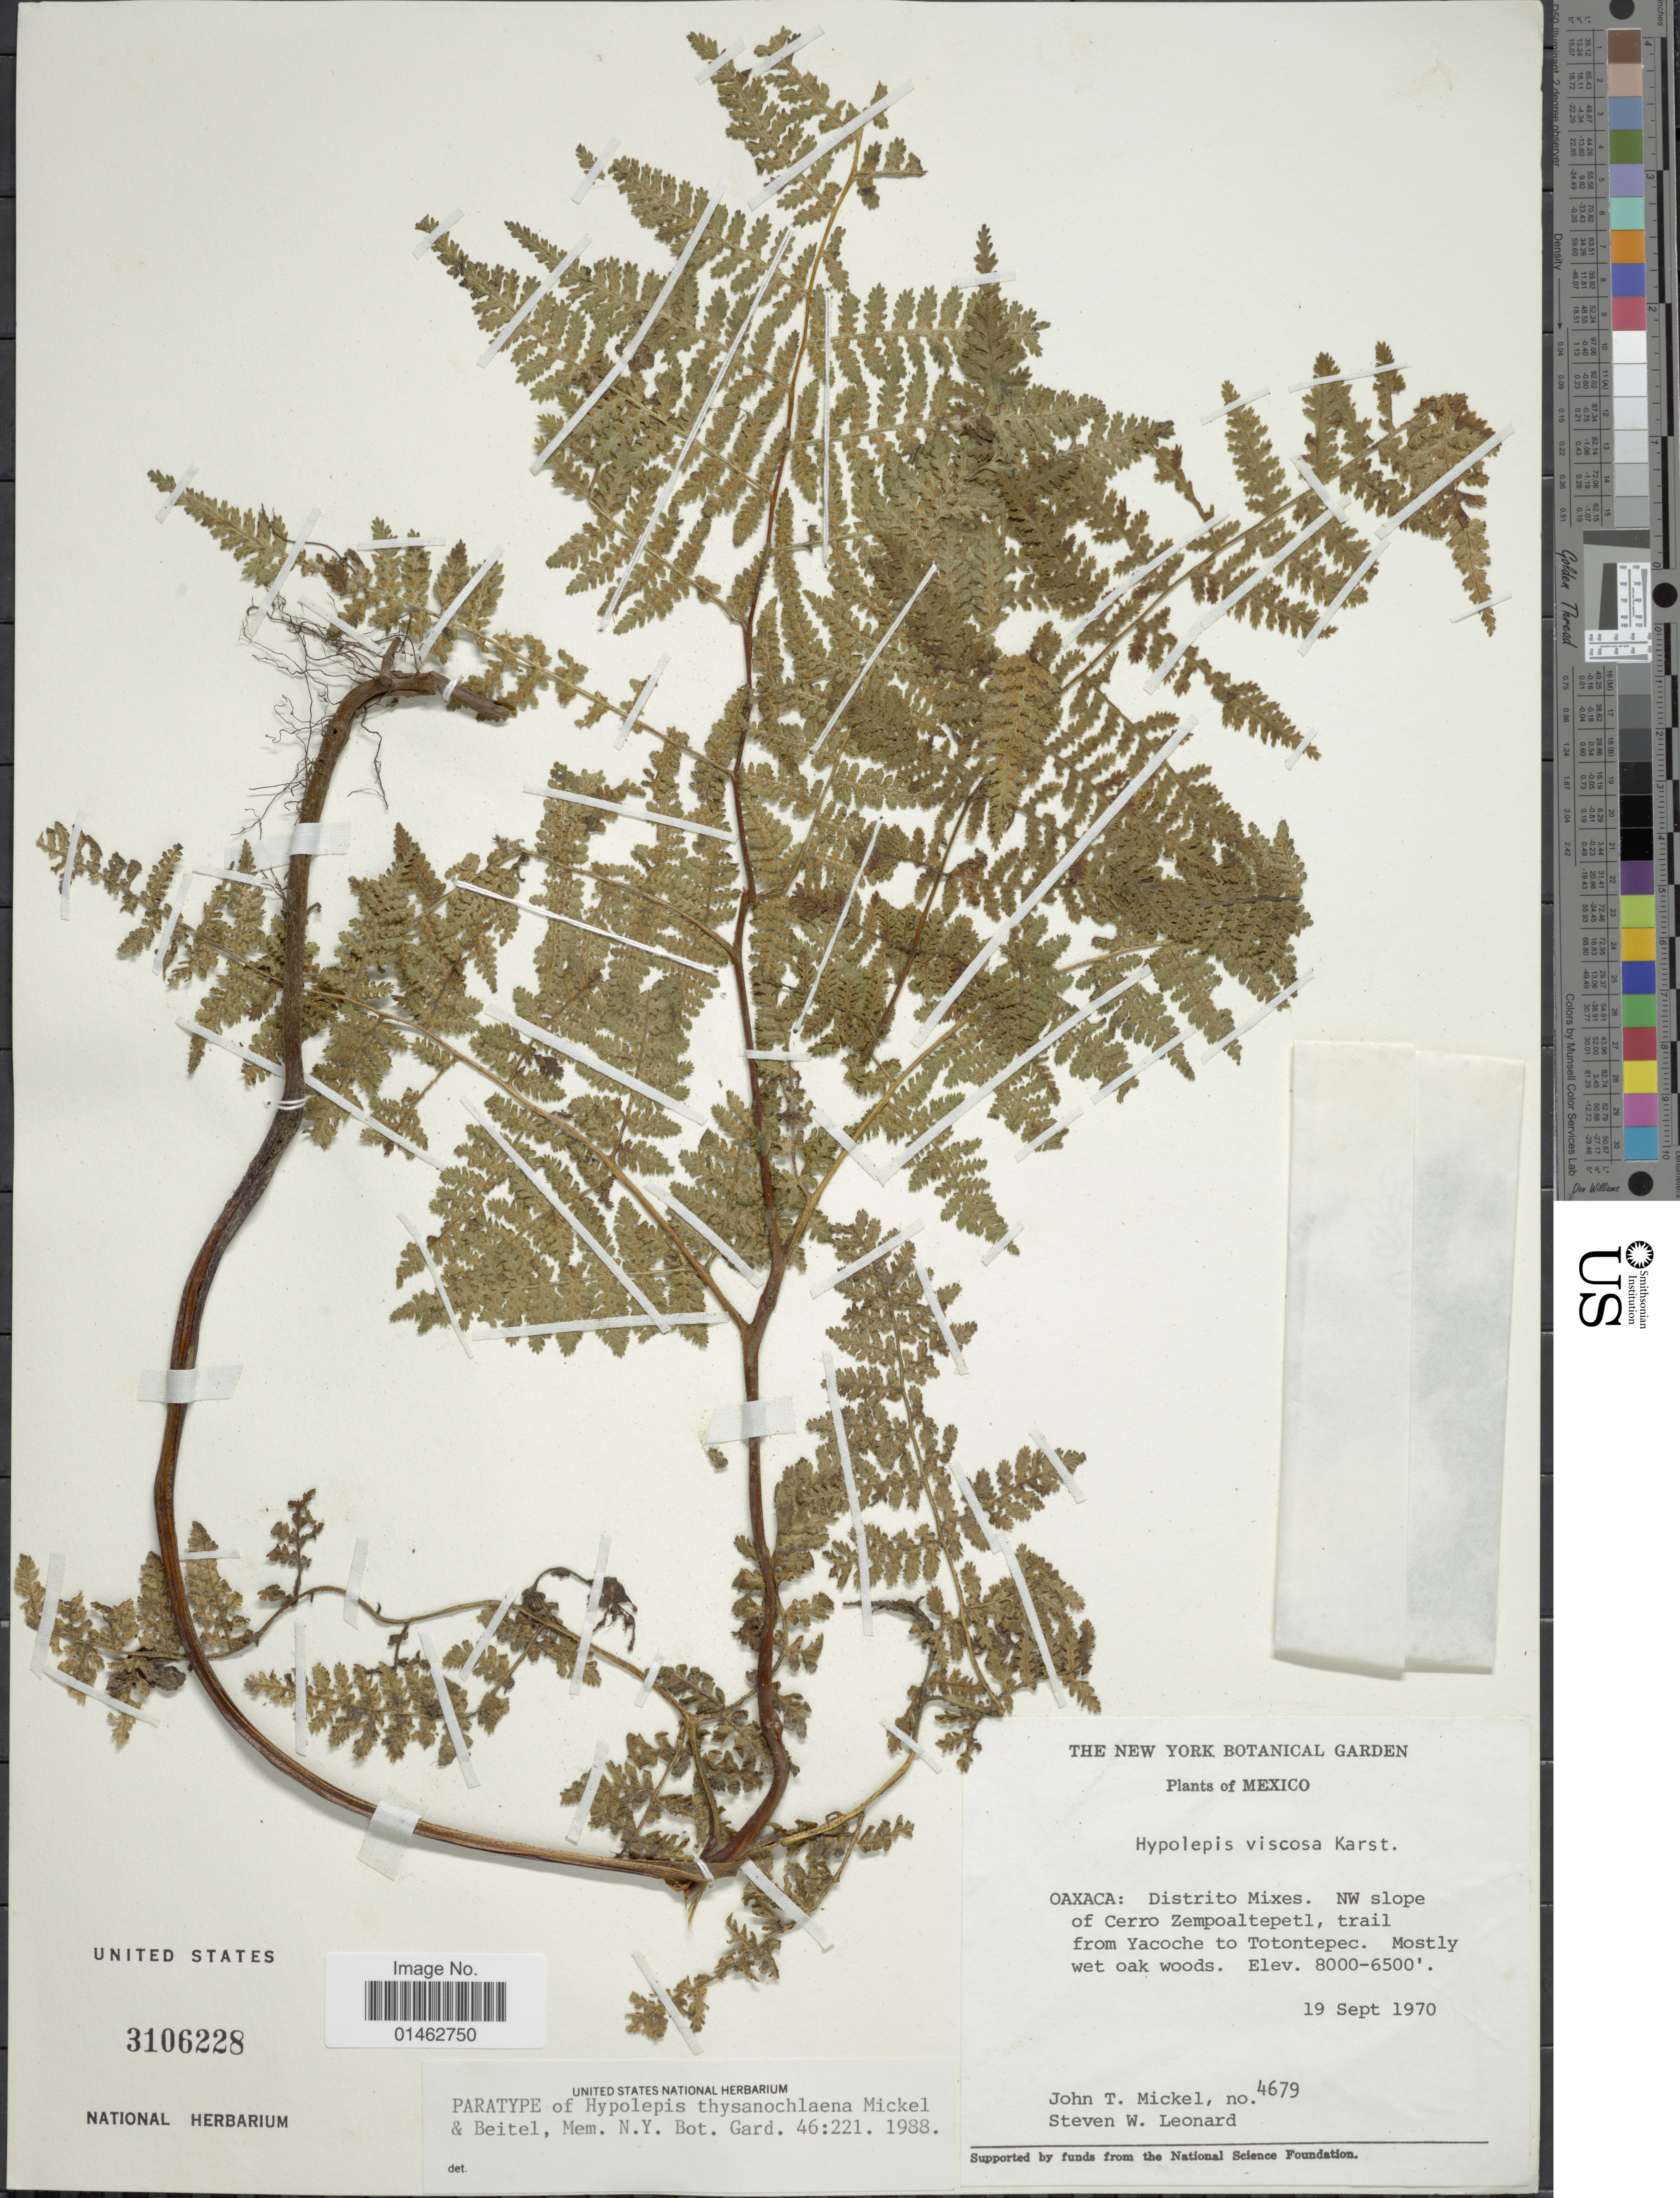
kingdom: Plantae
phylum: Tracheophyta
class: Polypodiopsida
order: Polypodiales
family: Dennstaedtiaceae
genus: Hypolepis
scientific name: Hypolepis thysanochlaena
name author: Mickel & Beitel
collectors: J. T. Mickel & S. W. Leonard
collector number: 4679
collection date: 1970-09-19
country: Mexico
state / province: Oaxaca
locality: Disrito Mixes. NW slope of Cerro zempoaltpetl, trail from Yacoche to Totontepec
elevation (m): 6500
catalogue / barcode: US 3106228